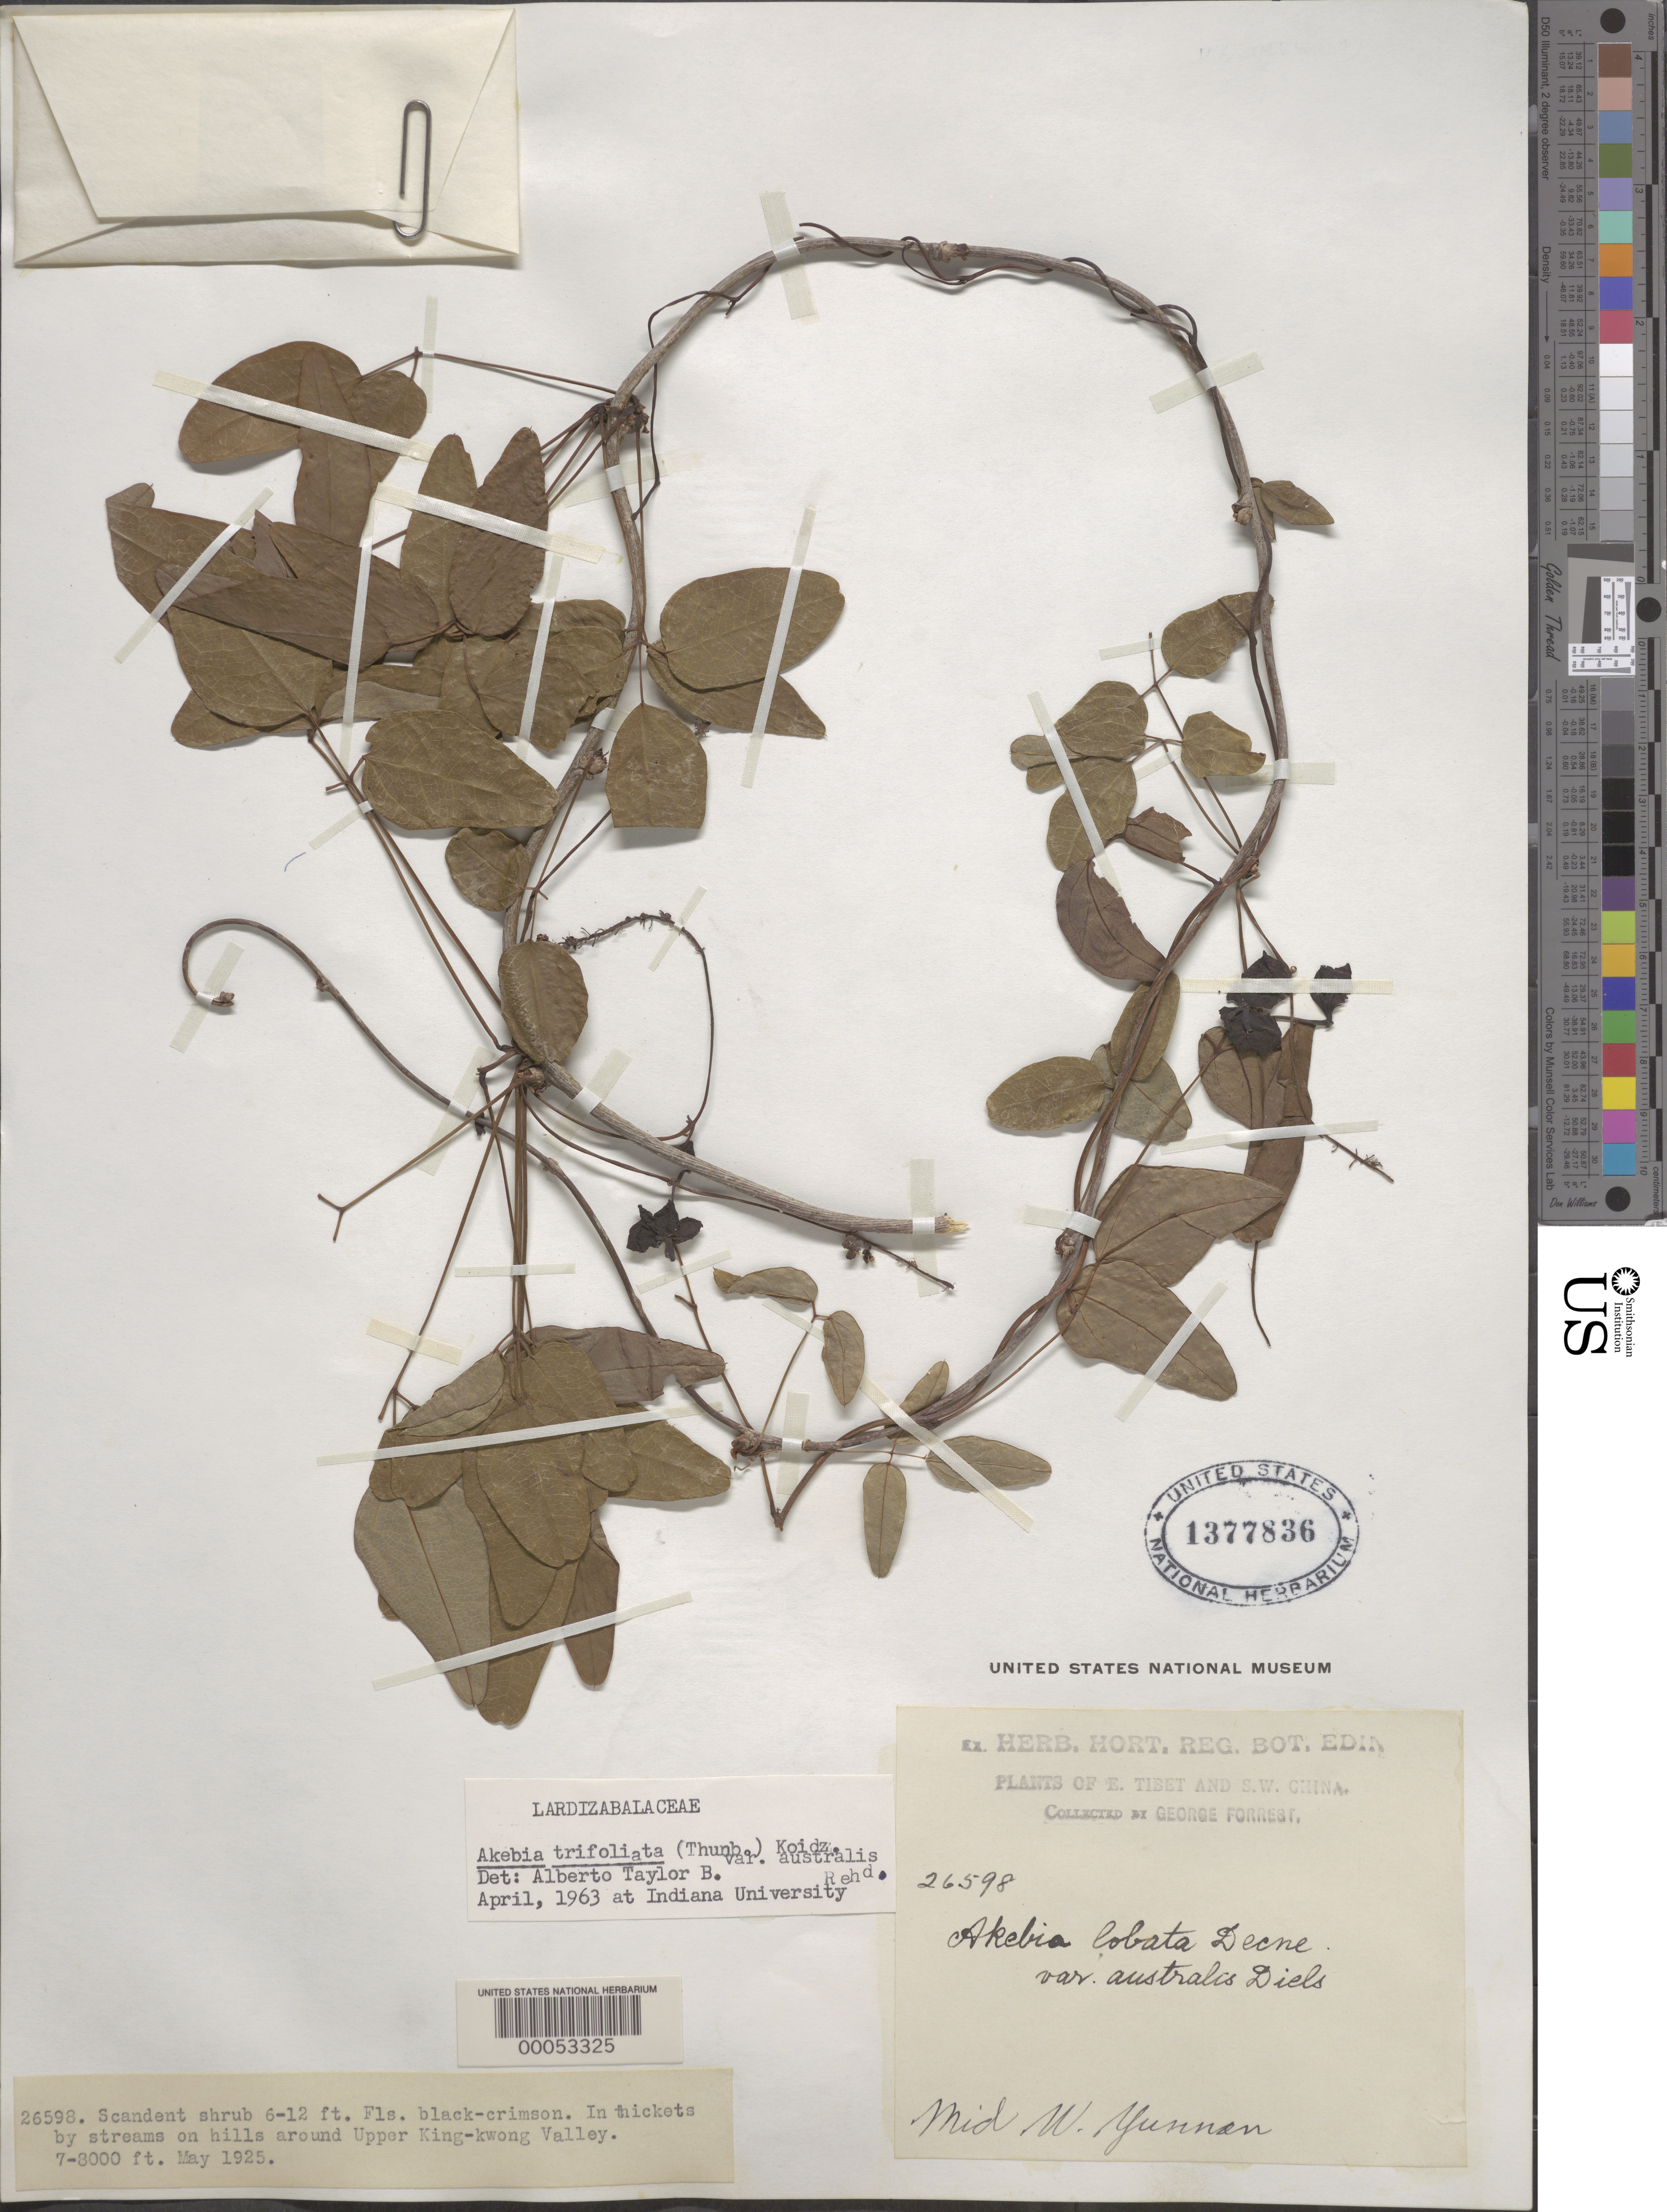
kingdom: Plantae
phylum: Tracheophyta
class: Magnoliopsida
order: Ranunculales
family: Lardizabalaceae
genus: Akebia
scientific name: Akebia trifoliata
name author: (Thunb.) Koidz.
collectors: G. Forrest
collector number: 26598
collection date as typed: May 1925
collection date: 1925-05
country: China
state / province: Yunnan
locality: Upper King-Kwong Valley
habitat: In thickets near streams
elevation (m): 2134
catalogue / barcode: US 1377836